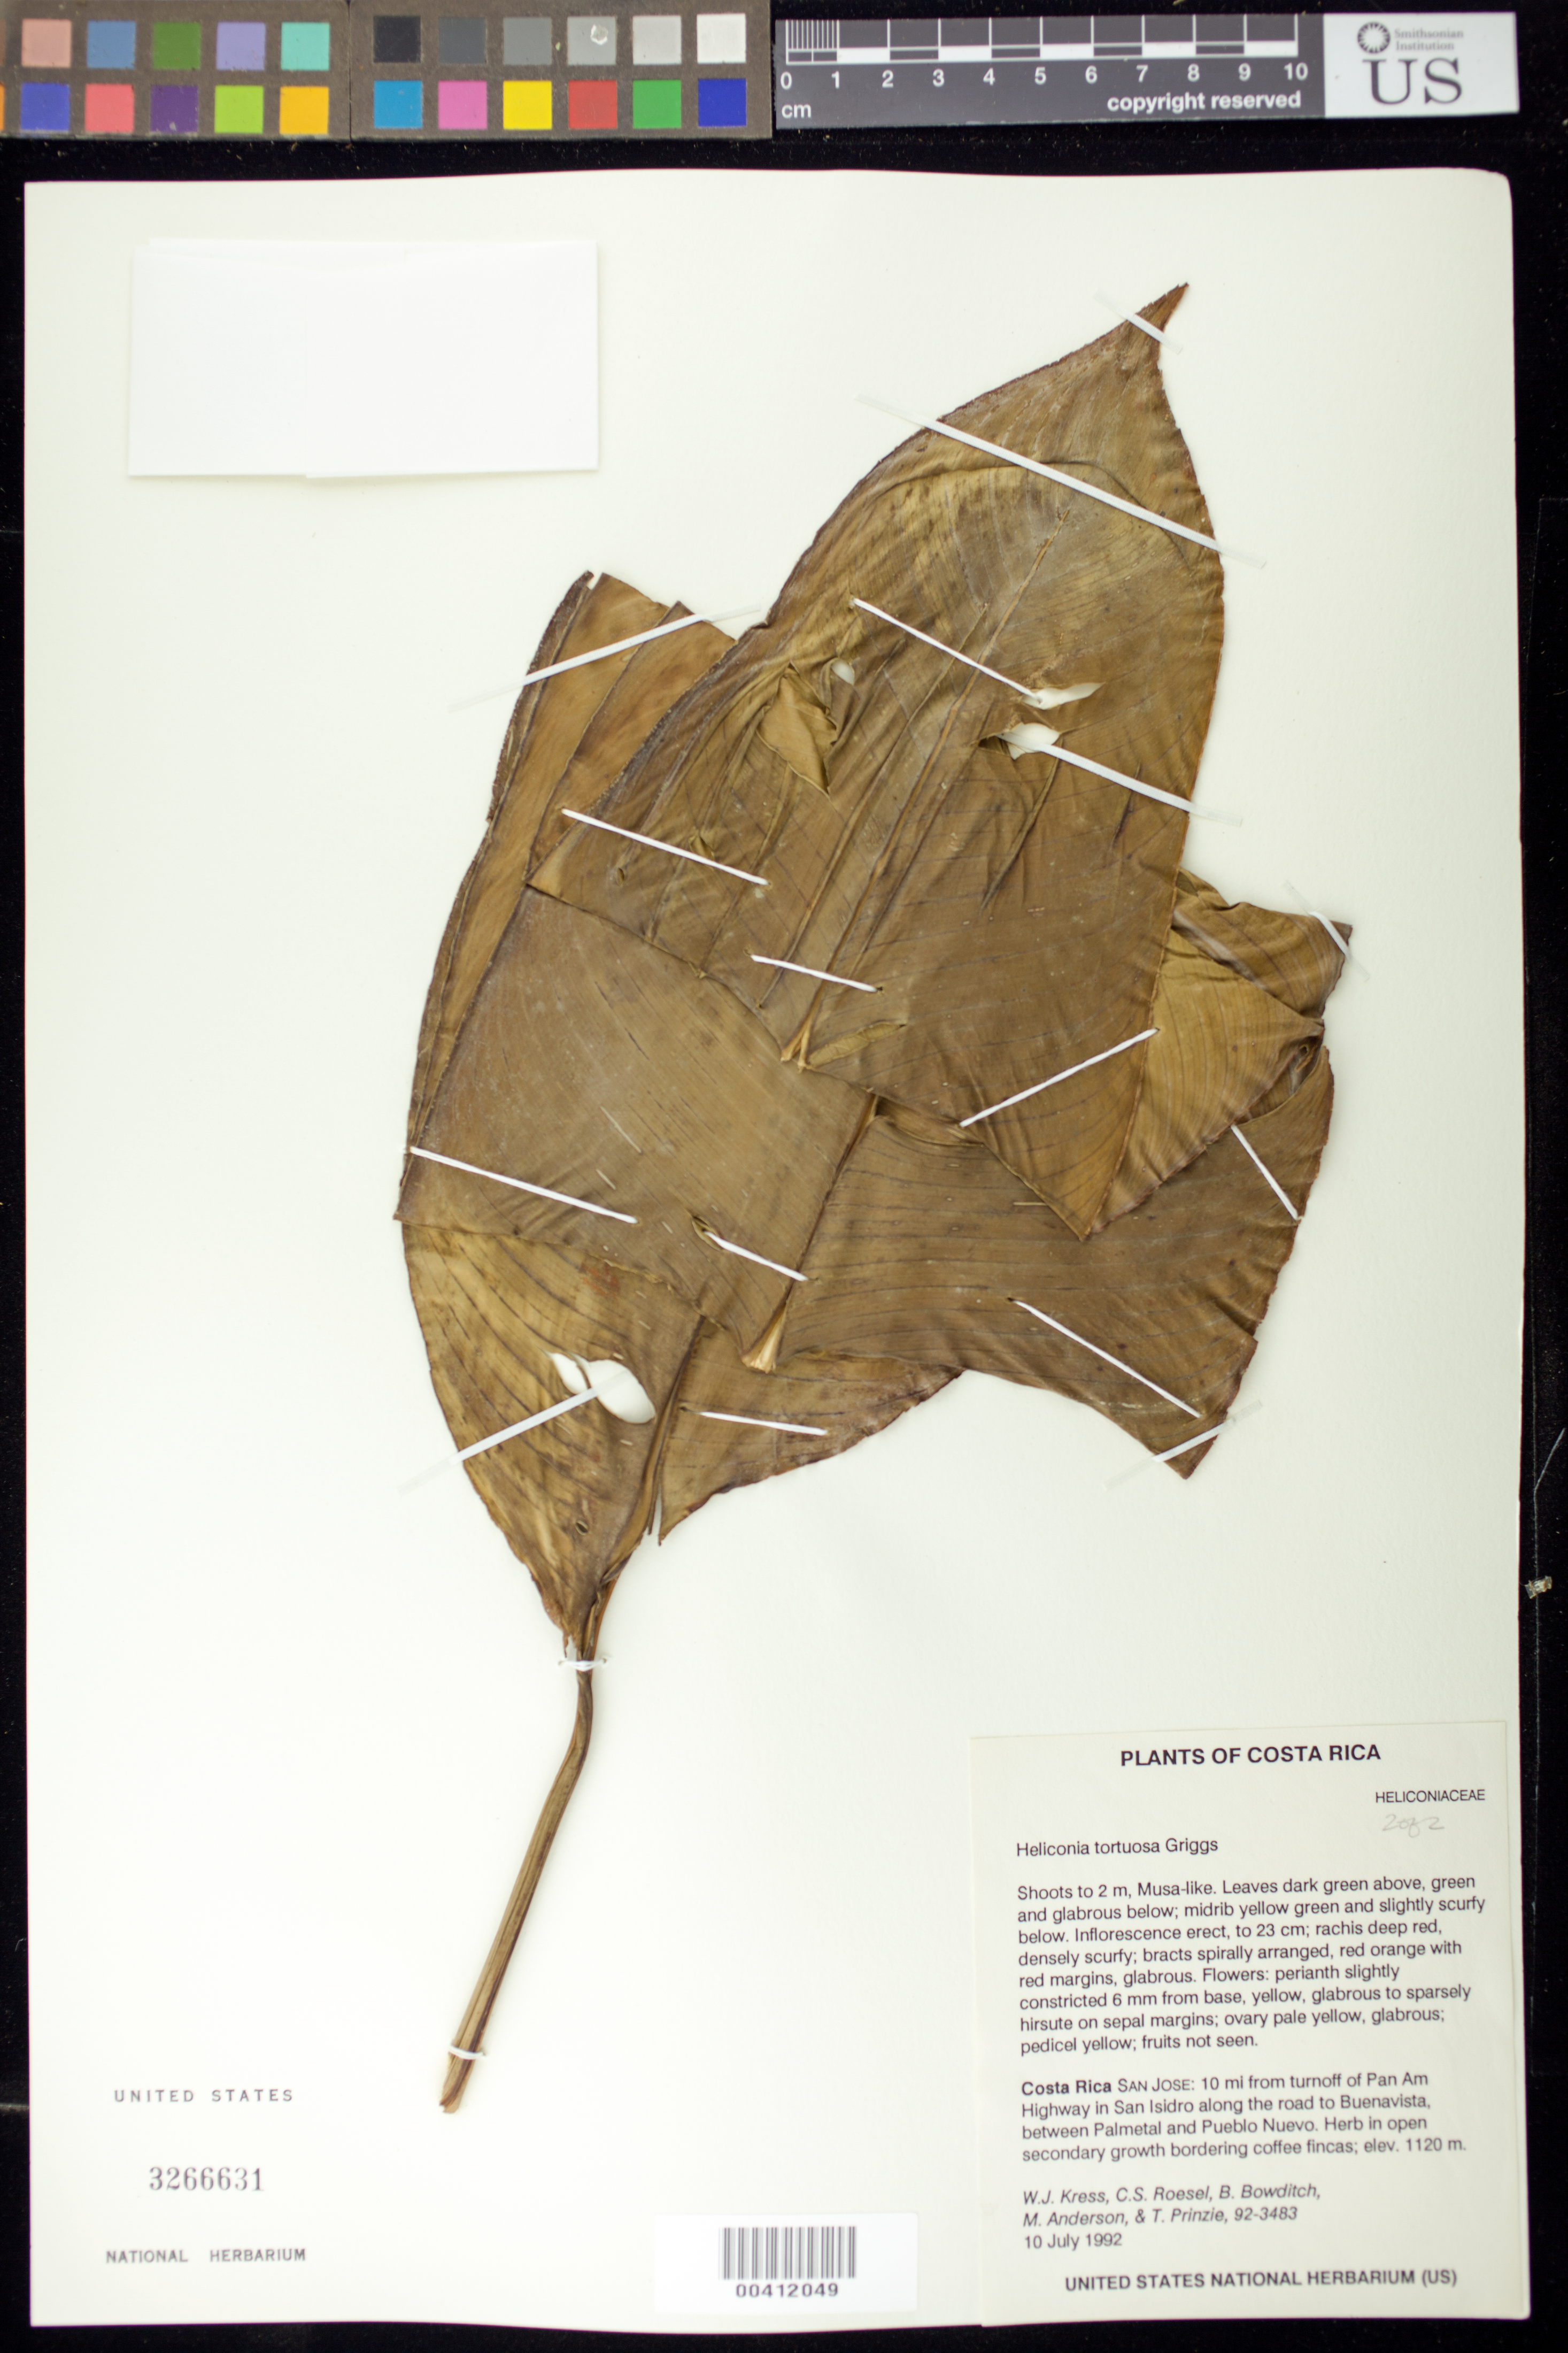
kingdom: Plantae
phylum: Tracheophyta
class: Liliopsida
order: Zingiberales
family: Heliconiaceae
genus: Heliconia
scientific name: Heliconia tortuosa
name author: R.F. Griggs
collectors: W. J. Kress, C. S. Roesel, B. Bowditch, M. Anderson & T. Prinzie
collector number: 92-3483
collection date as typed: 10 Jul 1992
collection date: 1992-07-10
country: Costa Rica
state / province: San José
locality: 10 mi from turnoff of pan-am hwy in san isidrio along the rd to buenavista, between palmetal and pueblo nuevo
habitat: Secondary growth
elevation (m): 1120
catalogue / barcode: US 3266631